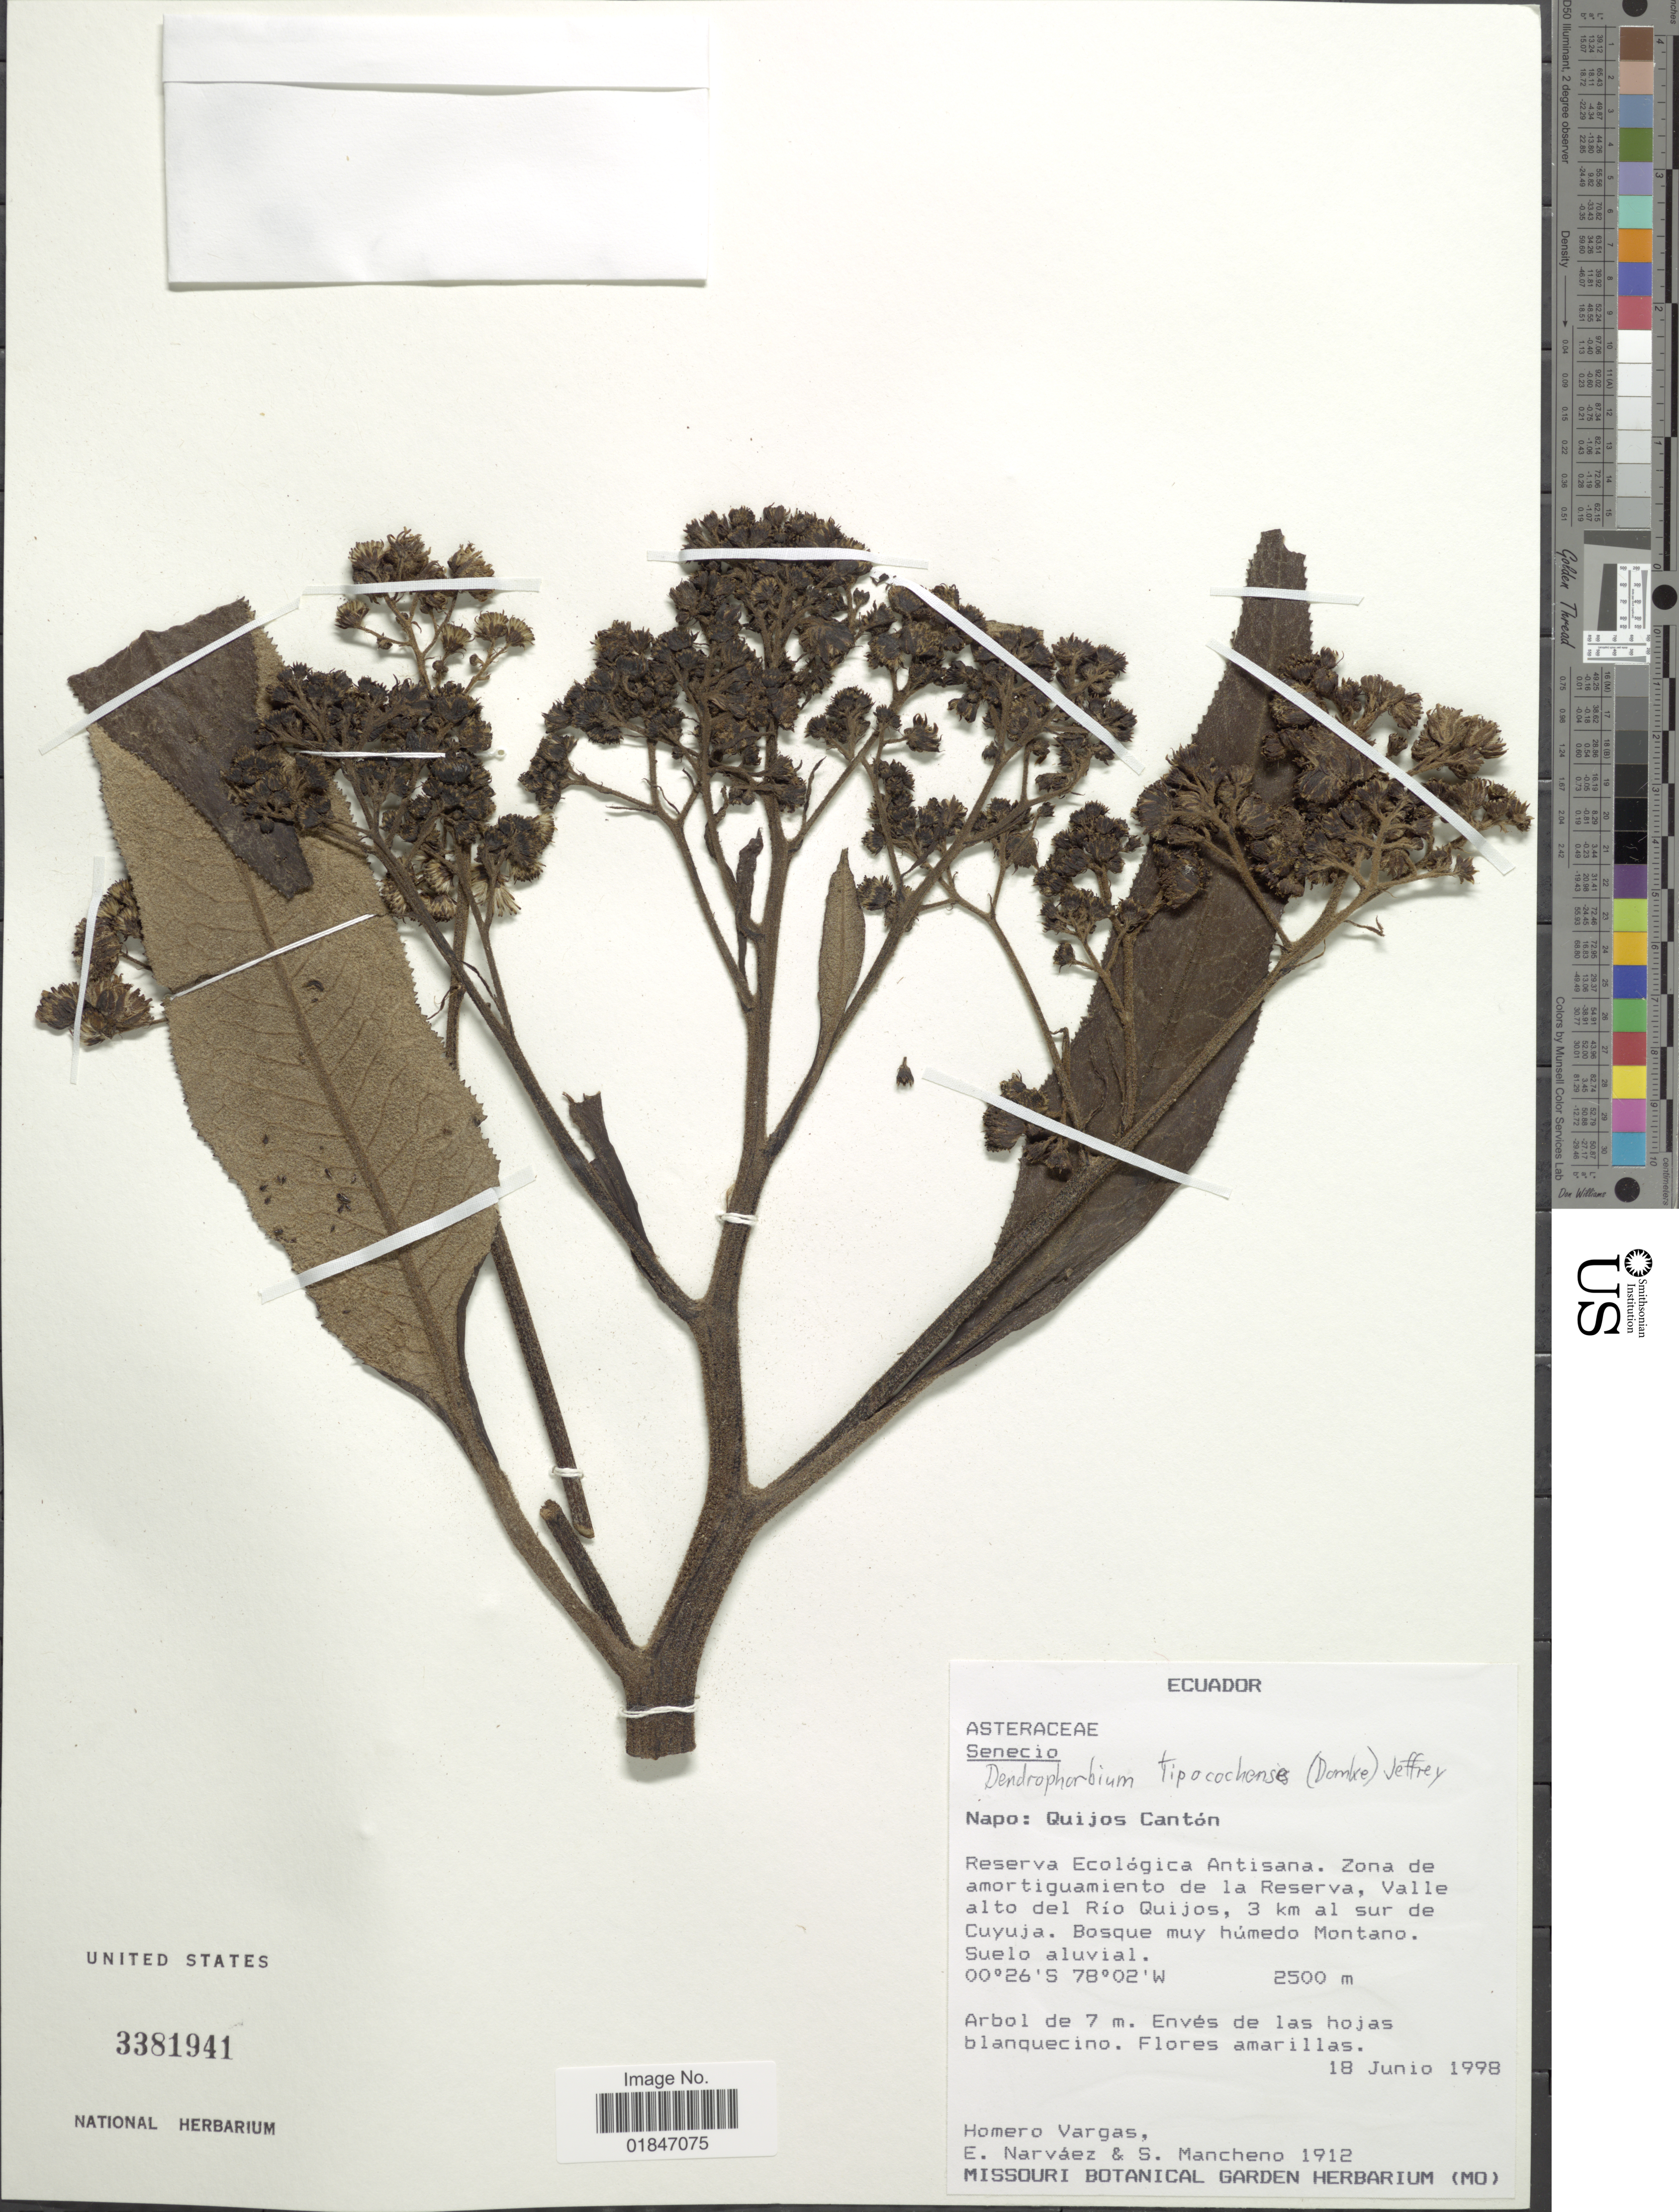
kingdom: Plantae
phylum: Tracheophyta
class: Magnoliopsida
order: Asterales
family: Asteraceae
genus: Dendrophorbium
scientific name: Dendrophorbium tipocochense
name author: (Domke) B. Nord.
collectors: H. Vargas, E. Narváez & S. Mancheno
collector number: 1912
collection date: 1998-06-18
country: Ecuador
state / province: Napo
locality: Napo: Quijos Canton. Reserva Ecologica Antisana. Zona de amortiguamiento de la Reserva, Valle alto del Rio Quijos, 3 km al sur de Cuyuja.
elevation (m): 2500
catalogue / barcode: US 3381941